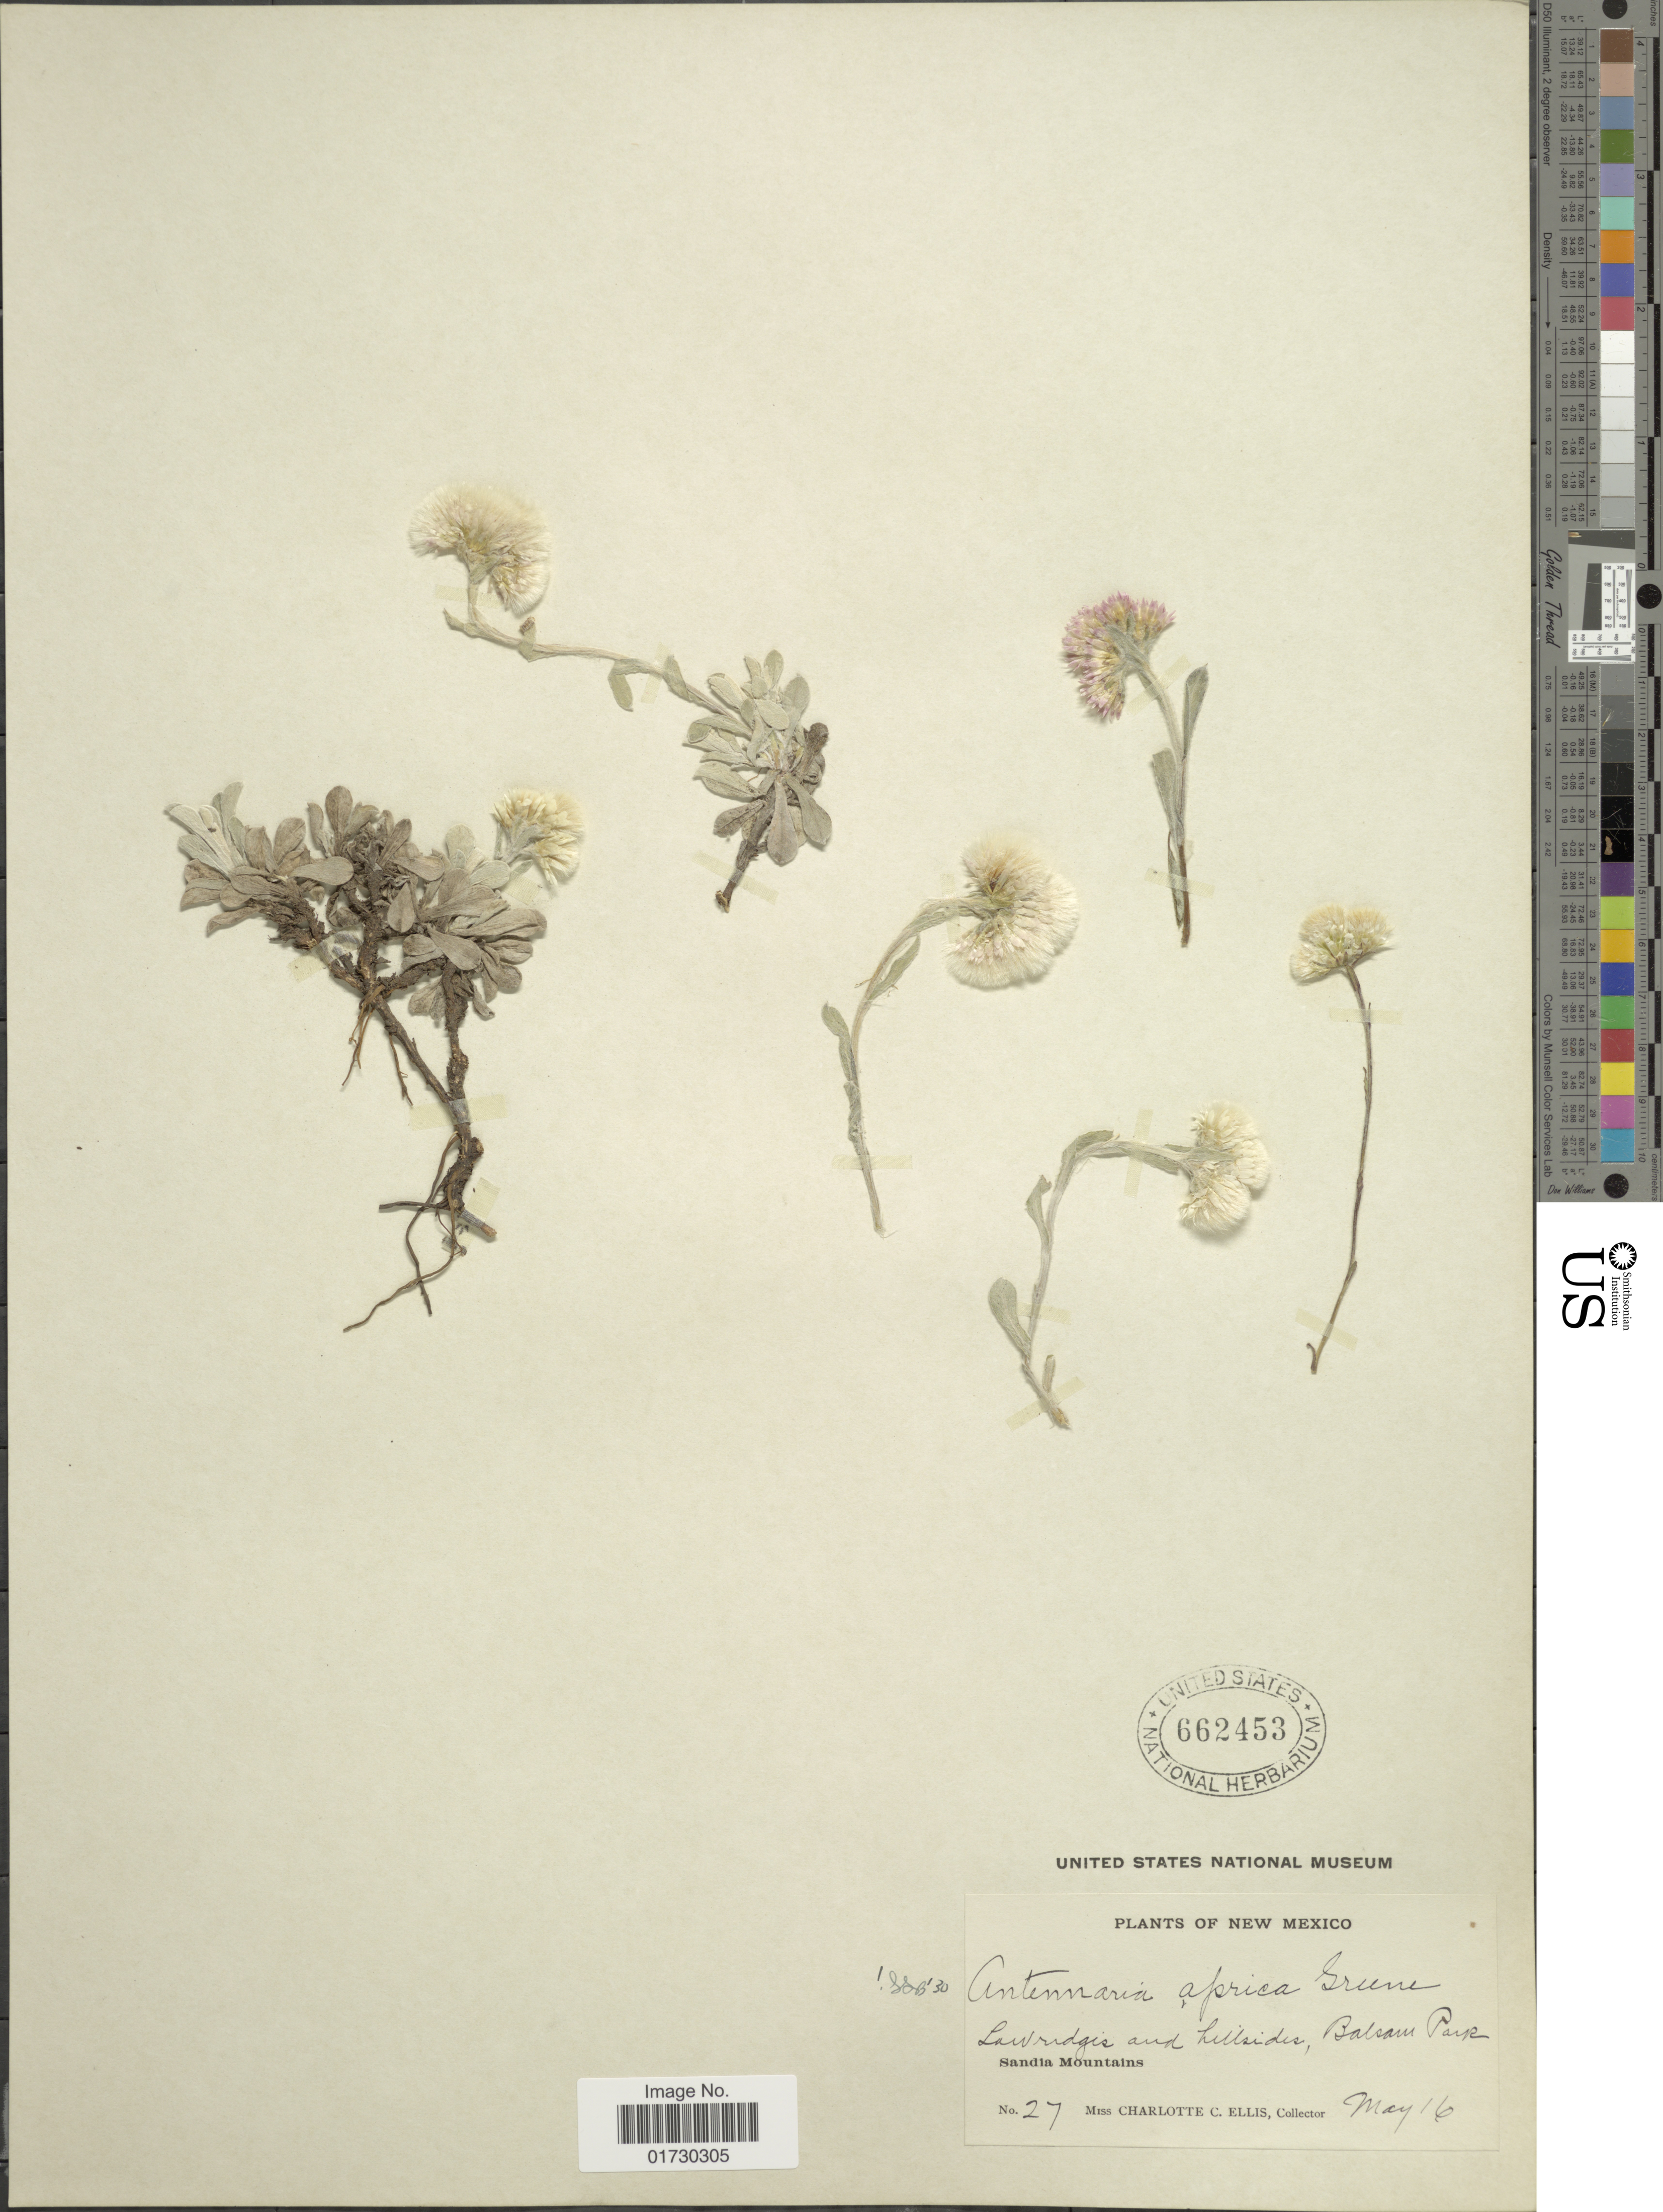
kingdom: Plantae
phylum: Tracheophyta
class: Magnoliopsida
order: Asterales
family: Asteraceae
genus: Antennaria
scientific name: Antennaria aprica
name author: Greene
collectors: C. C. Ellis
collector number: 27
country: United States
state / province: New Mexico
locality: Low ridges and hillside, Balsam park, Sandia Mountains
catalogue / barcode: US 662453